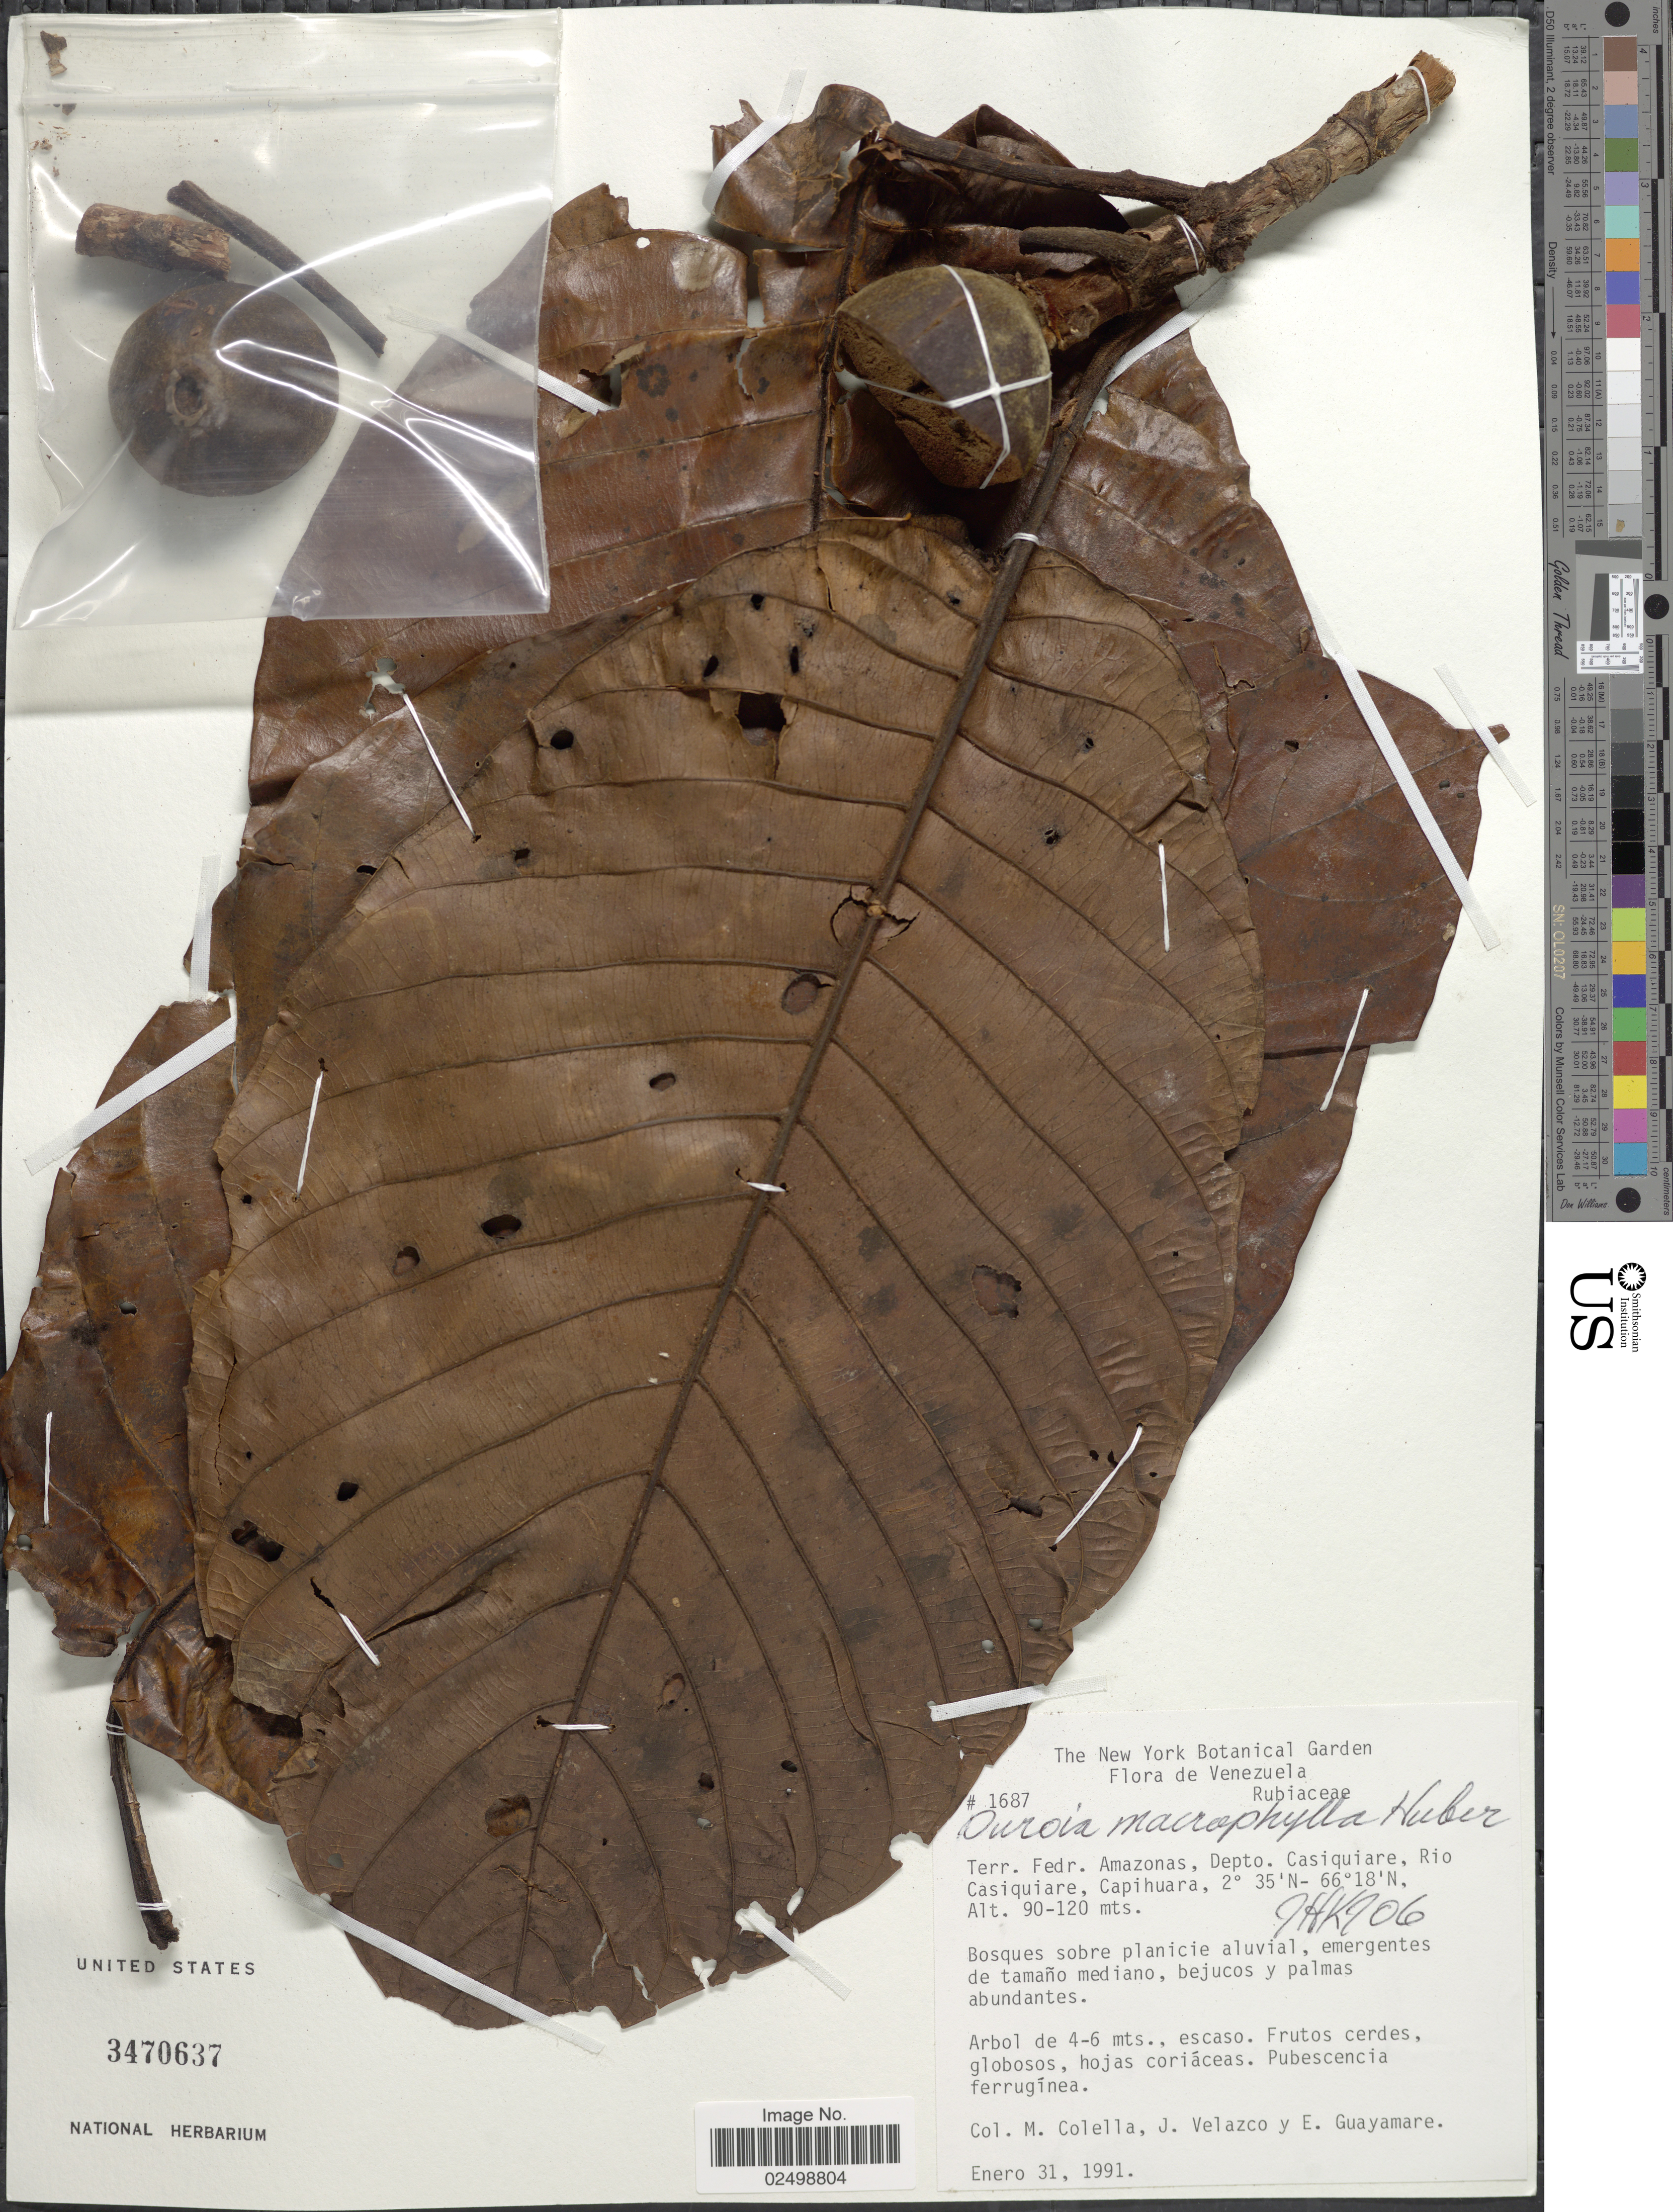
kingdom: Plantae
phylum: Tracheophyta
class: Magnoliopsida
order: Gentianales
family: Rubiaceae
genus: Duroia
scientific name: Duroia macrophylla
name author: Huber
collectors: M. Colella, J. Velazco & E. Guayamare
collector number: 1687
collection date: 1991-01-31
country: Venezuela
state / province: Amazonas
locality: Terr. Fedr. Amazonas, Dept. Casiquiare, Rio Casiquiare, Capihuara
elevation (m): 90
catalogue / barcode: US 3470637